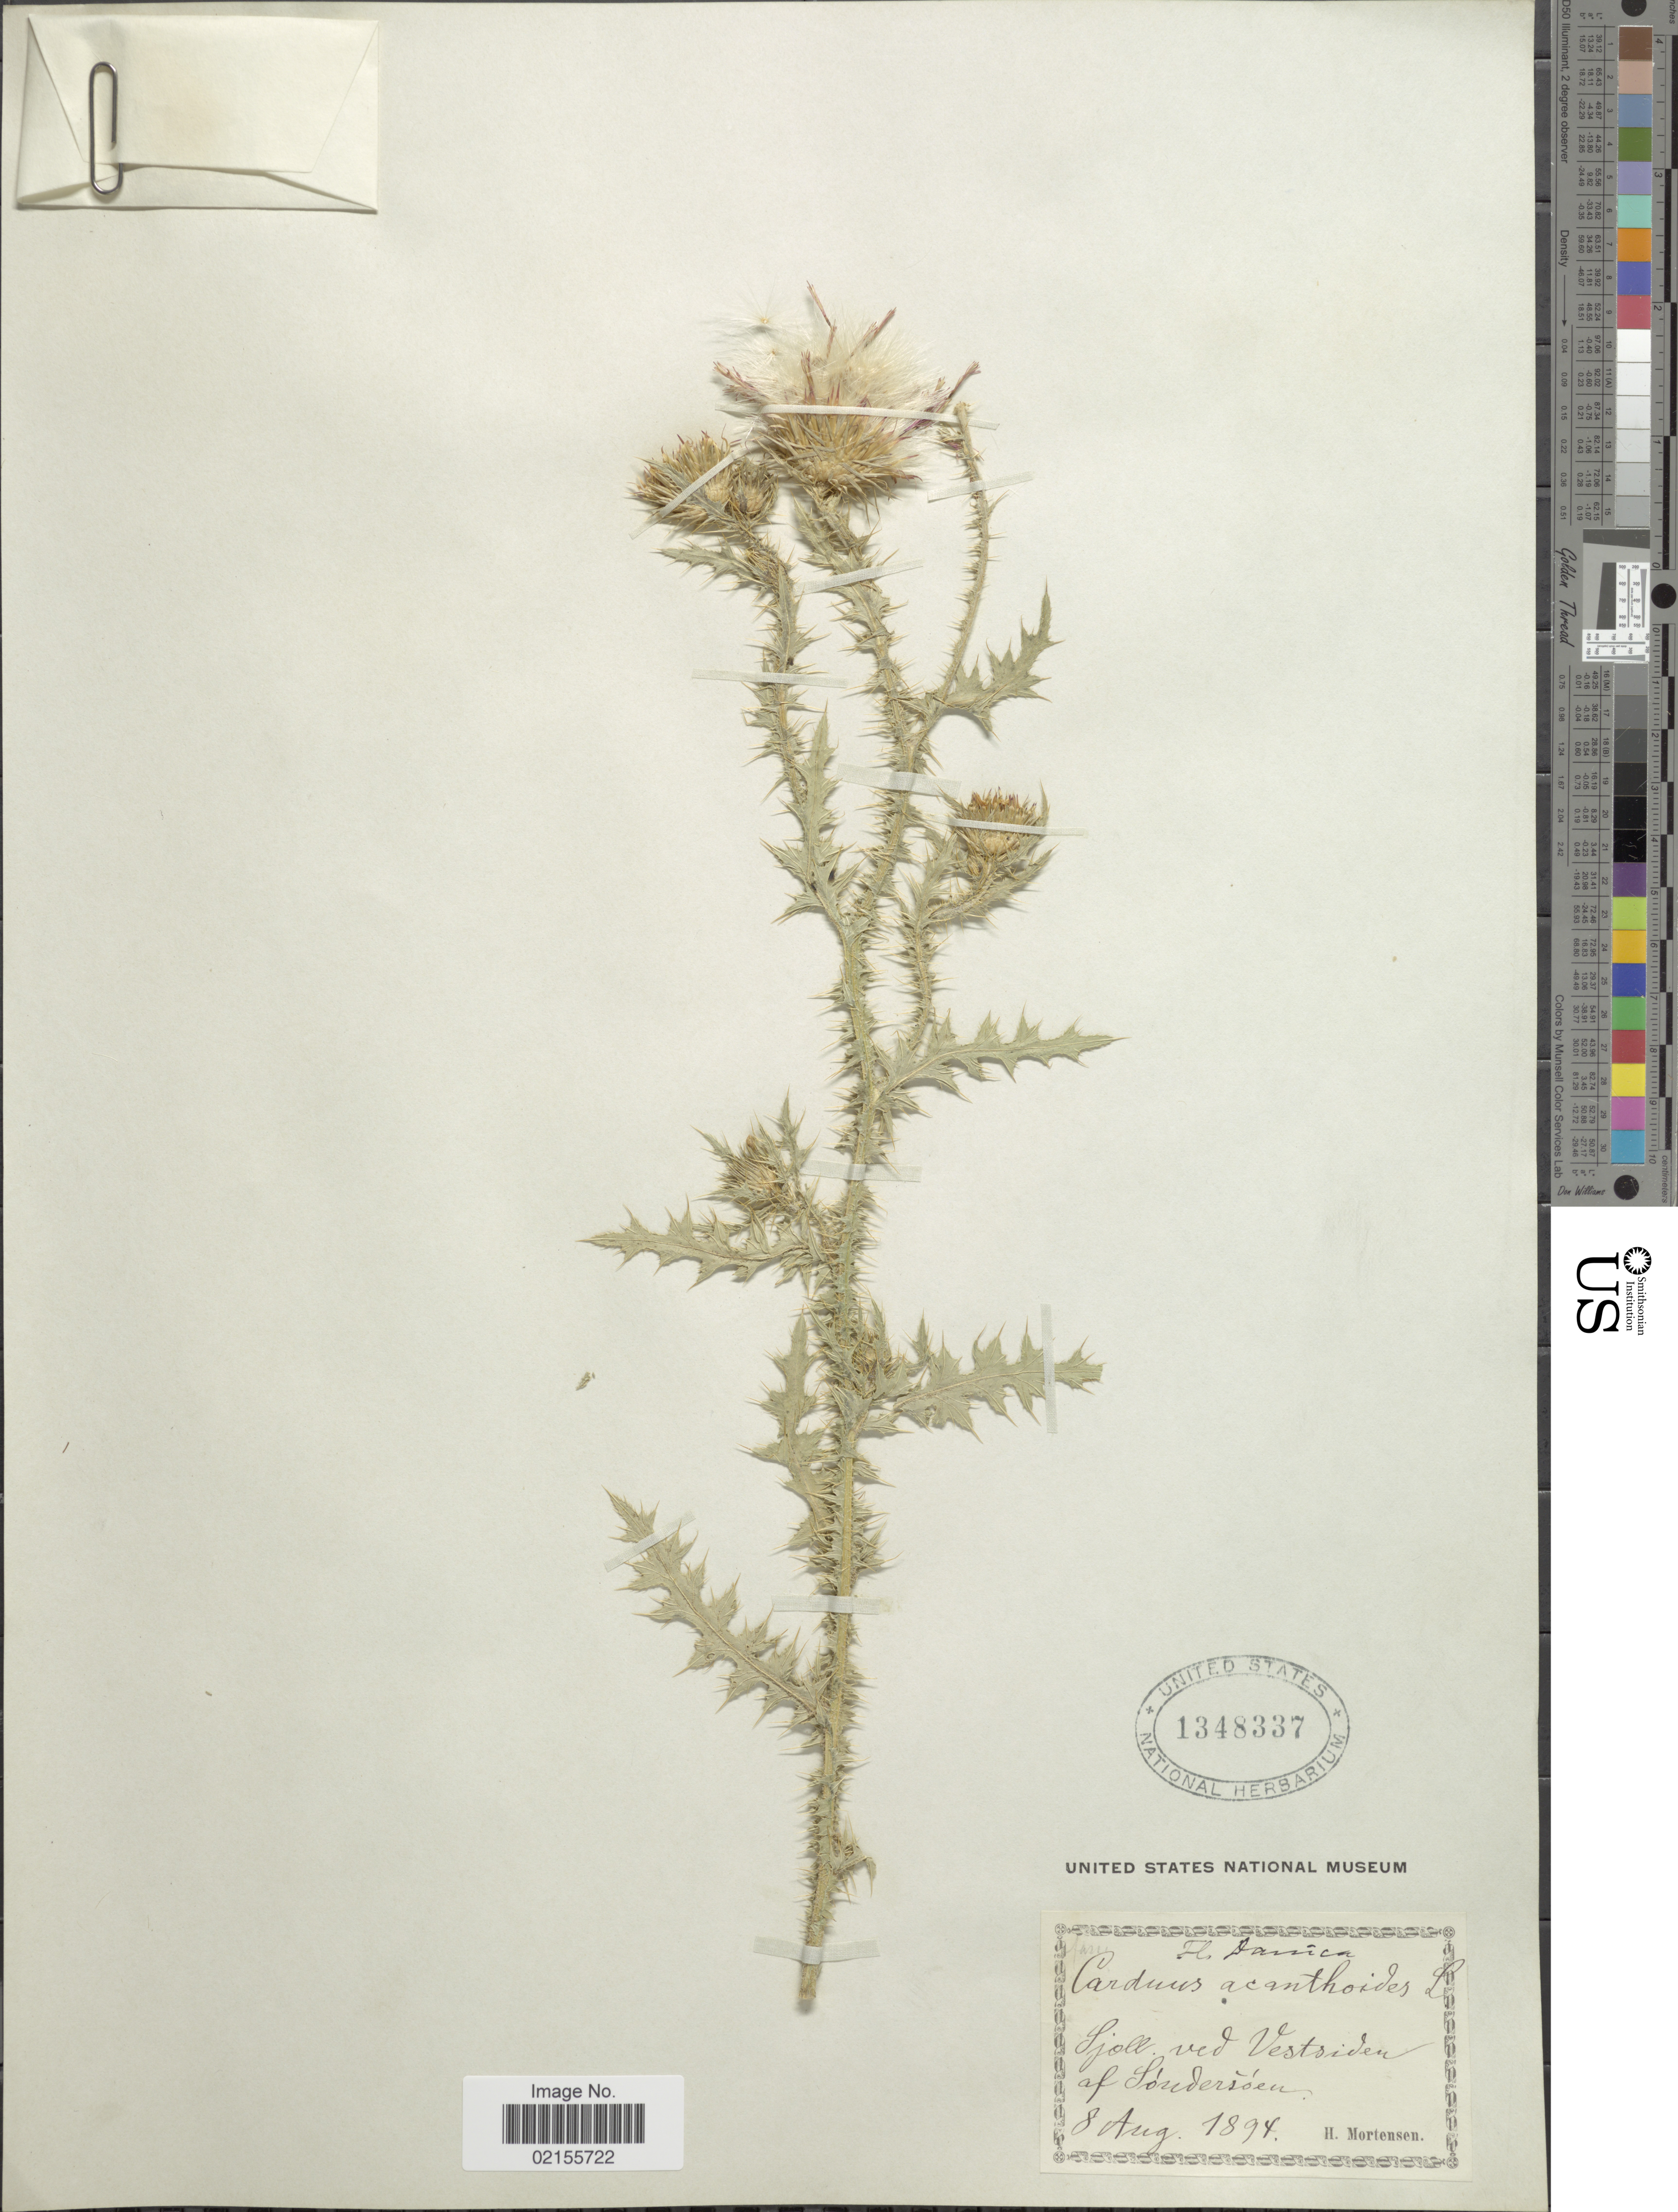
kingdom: Plantae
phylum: Tracheophyta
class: Magnoliopsida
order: Asterales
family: Asteraceae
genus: Carduus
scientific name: Carduus acanthoides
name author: L.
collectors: H. Mortensen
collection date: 1894-08-08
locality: Sjoll ved Vestsiden af Sondersoen [interpreted]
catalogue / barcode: US 1348337